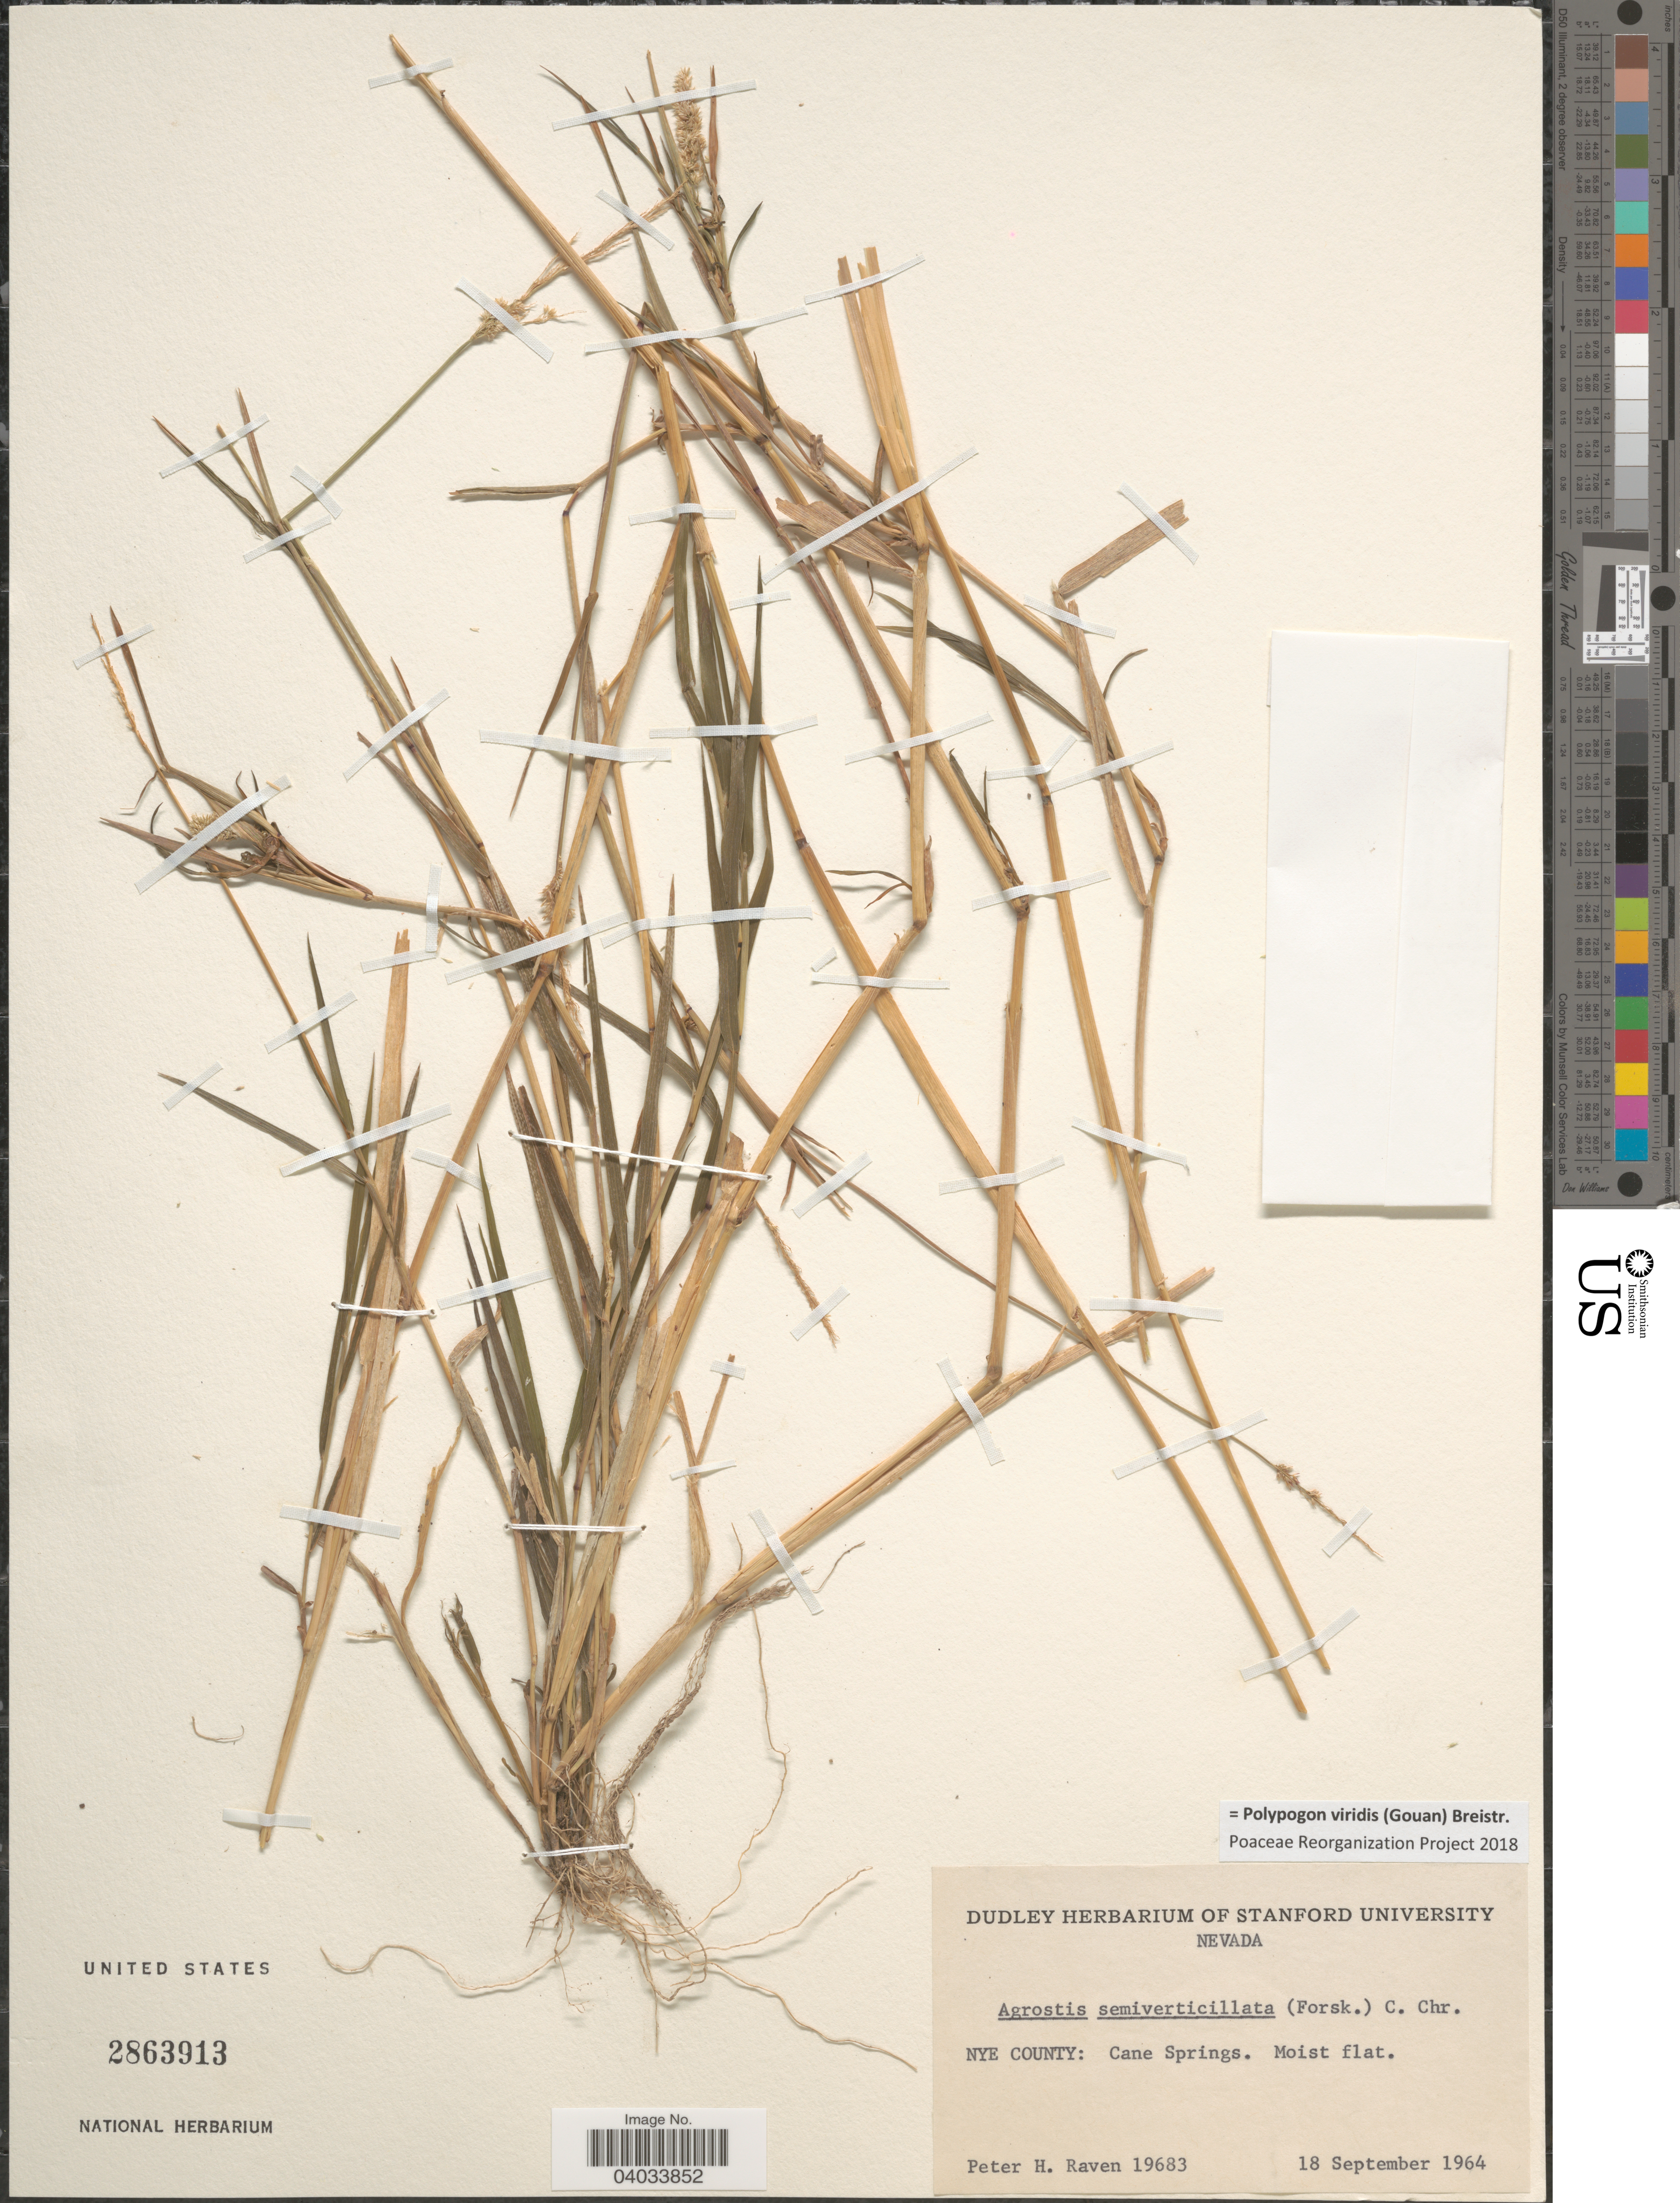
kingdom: Plantae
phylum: Tracheophyta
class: Liliopsida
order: Poales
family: Poaceae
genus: Polypogon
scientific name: Polypogon viridis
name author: (Gouan) Breistroffer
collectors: P. Raven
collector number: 19683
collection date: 1964-09-18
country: United States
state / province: Nevada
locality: Nye County: Cane Springs.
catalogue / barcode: US 2863913